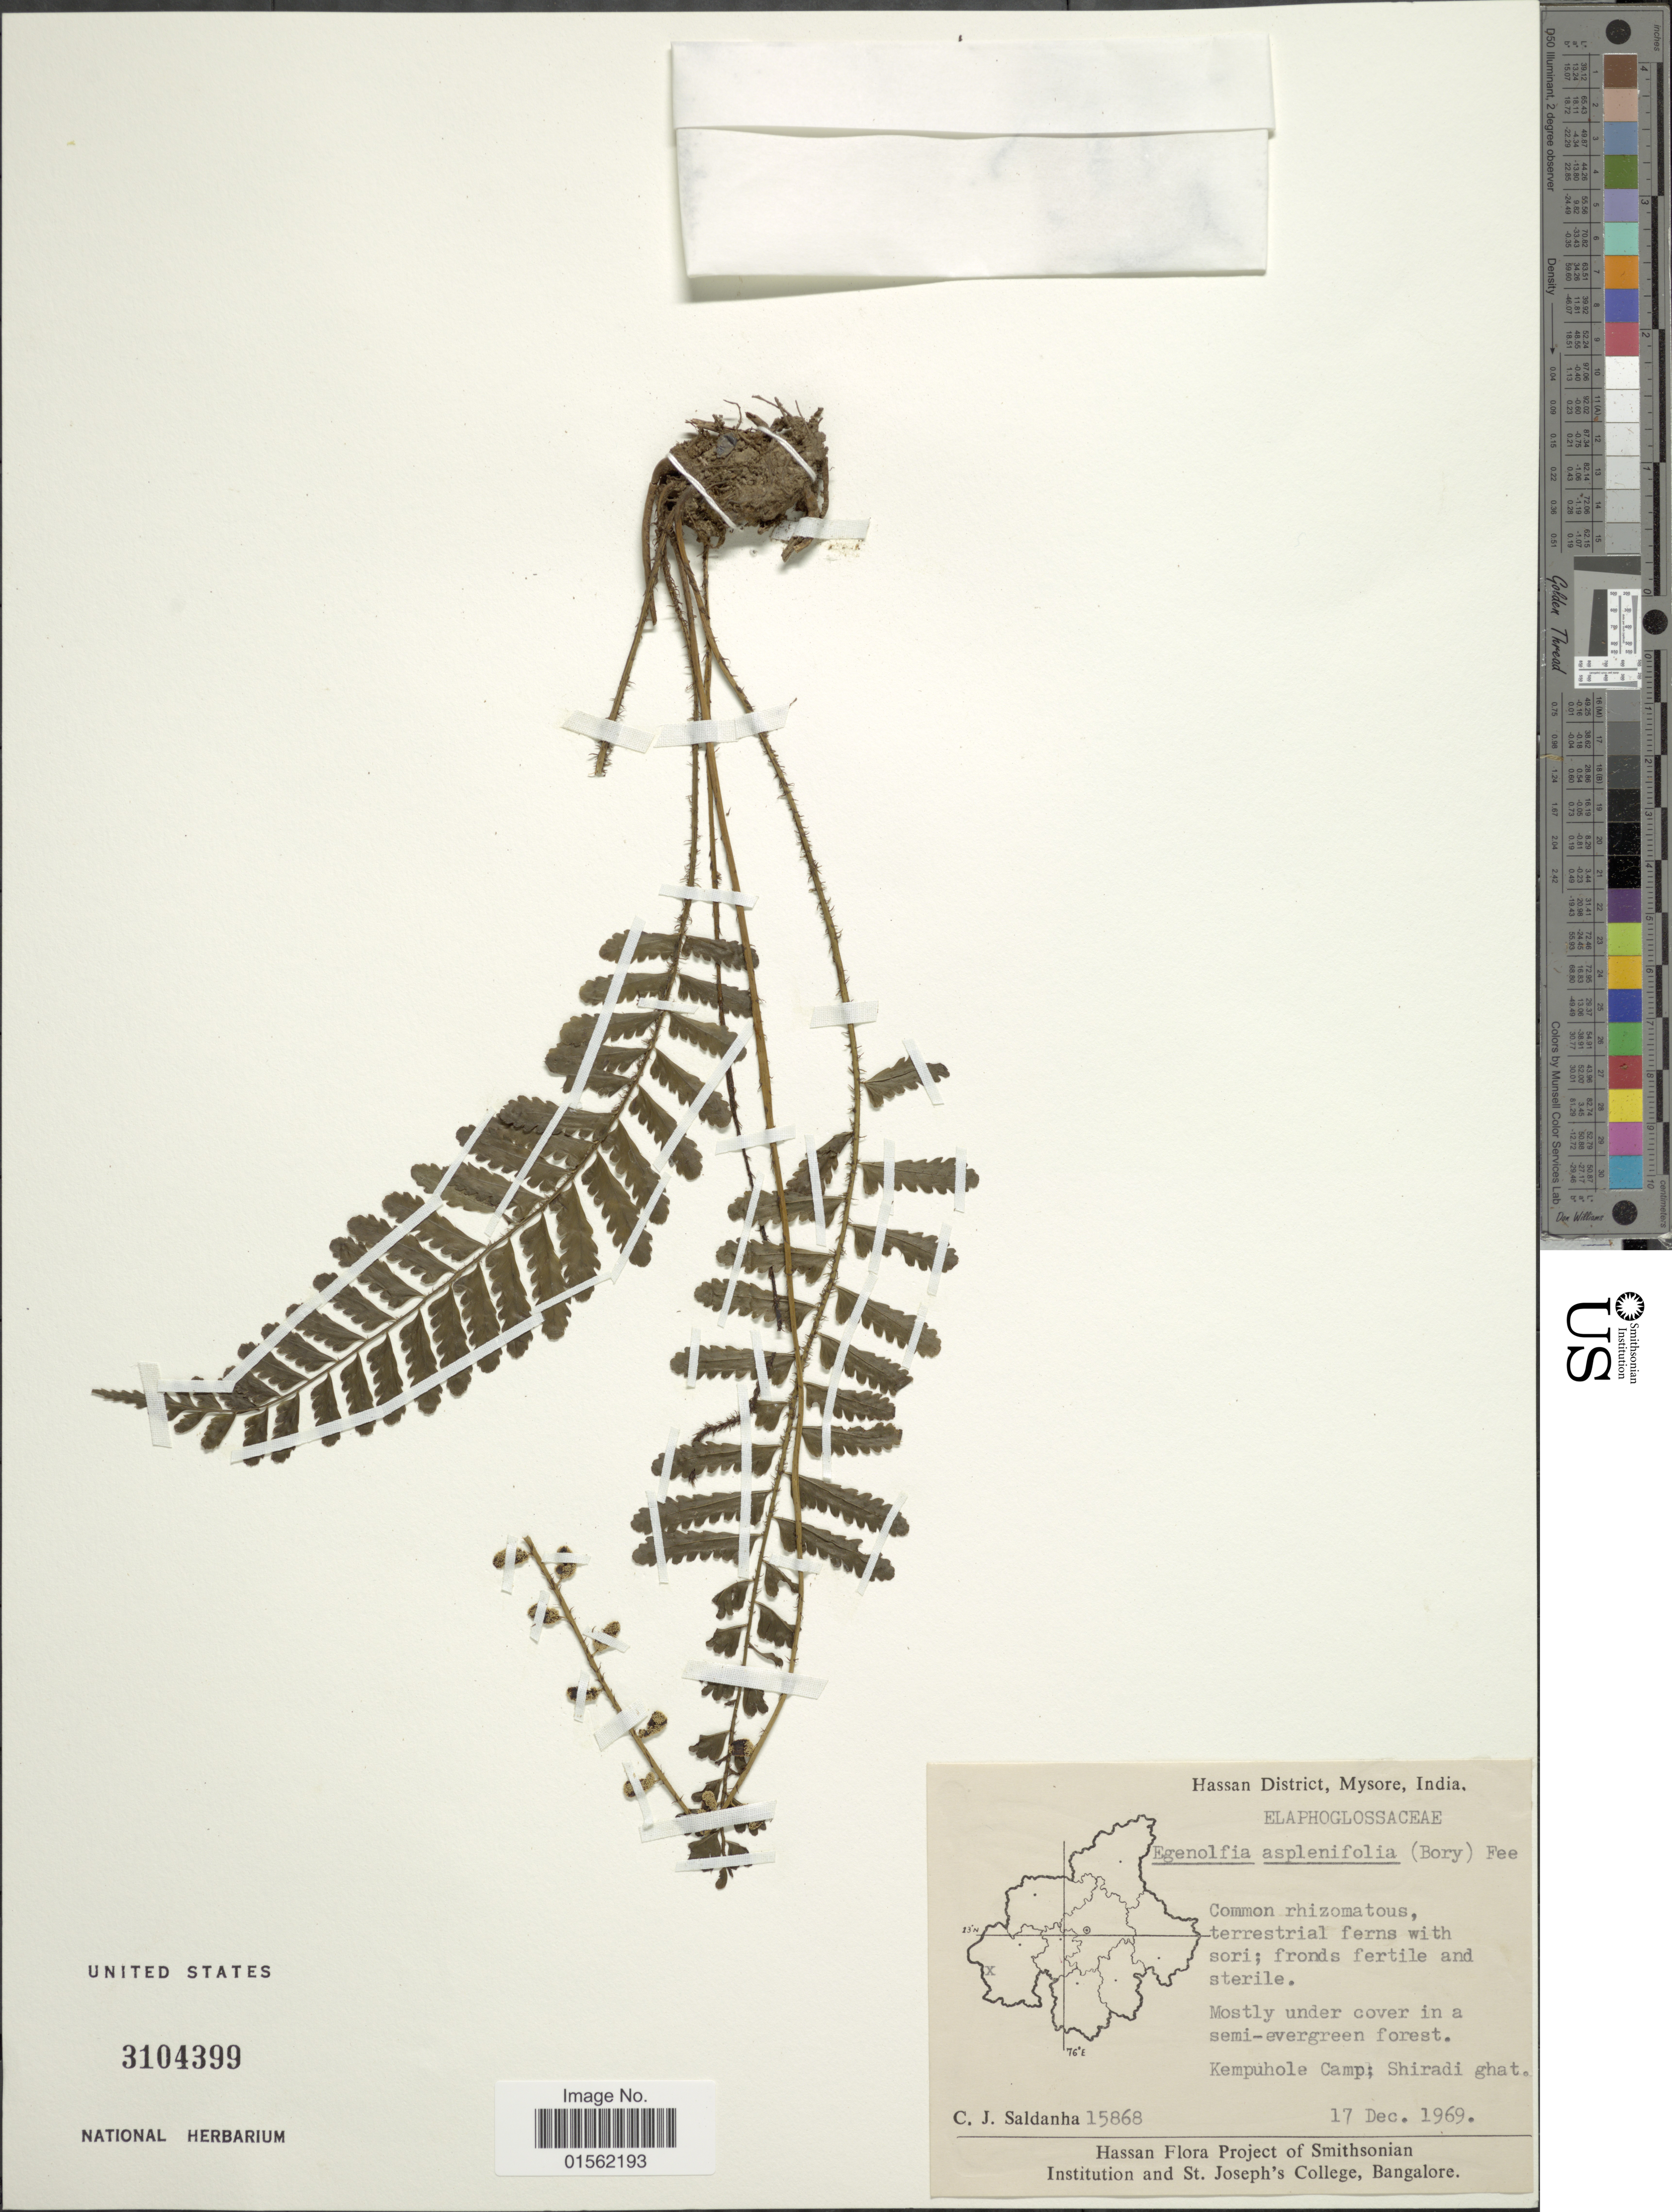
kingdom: Plantae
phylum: Tracheophyta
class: Polypodiopsida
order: Polypodiales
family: Dryopteridaceae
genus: Bolbitis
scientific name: Bolbitis appendiculata var. appendiculata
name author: (Willd.) K. Iwats.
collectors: C. J. Saldanha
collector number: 15868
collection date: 1969-12-17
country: India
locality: Hassan District, Mysore, India, Kempuhole Camp; Shiradi ghat.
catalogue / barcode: US 3104399